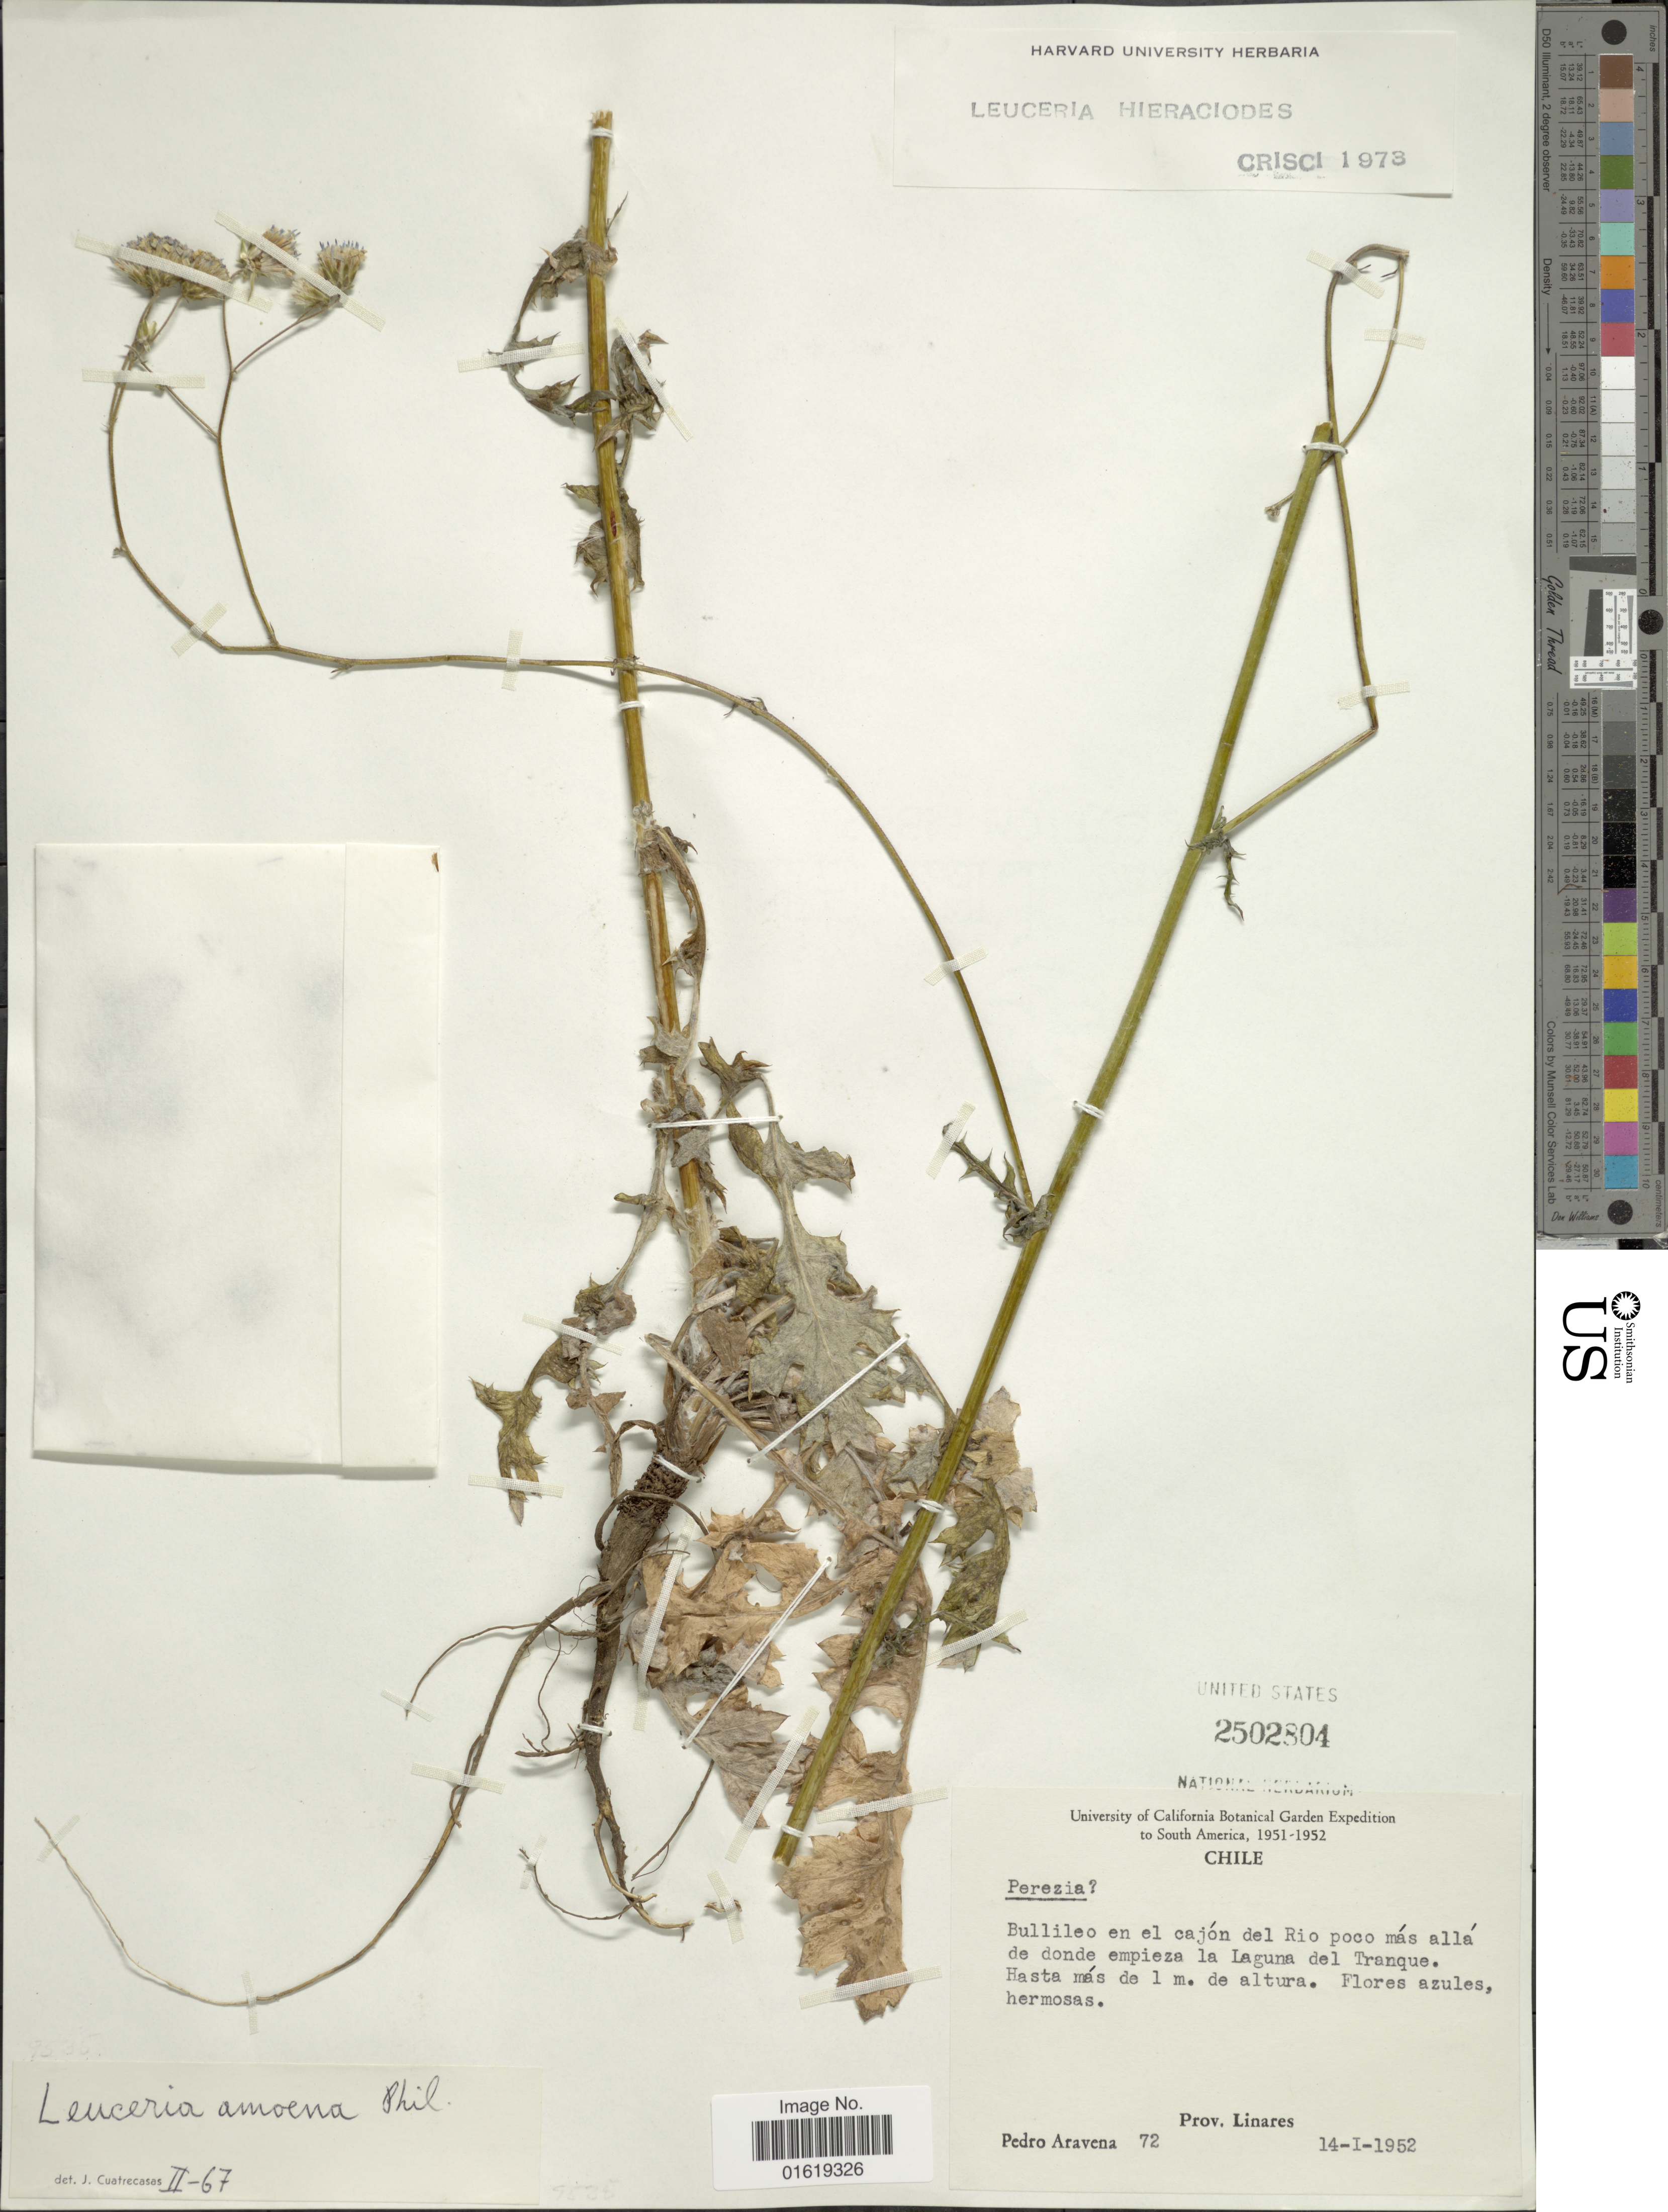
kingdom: Plantae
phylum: Tracheophyta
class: Magnoliopsida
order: Asterales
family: Asteraceae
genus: Leucheria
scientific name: Leucheria hieracioides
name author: Cass.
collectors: P. Aravena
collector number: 72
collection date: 1952-01-14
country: Chile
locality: Bullileo en el cajón del Rio poco más allá de donde empieza la Laguna del Tranque. Prov. Linares.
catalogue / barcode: US 2502804